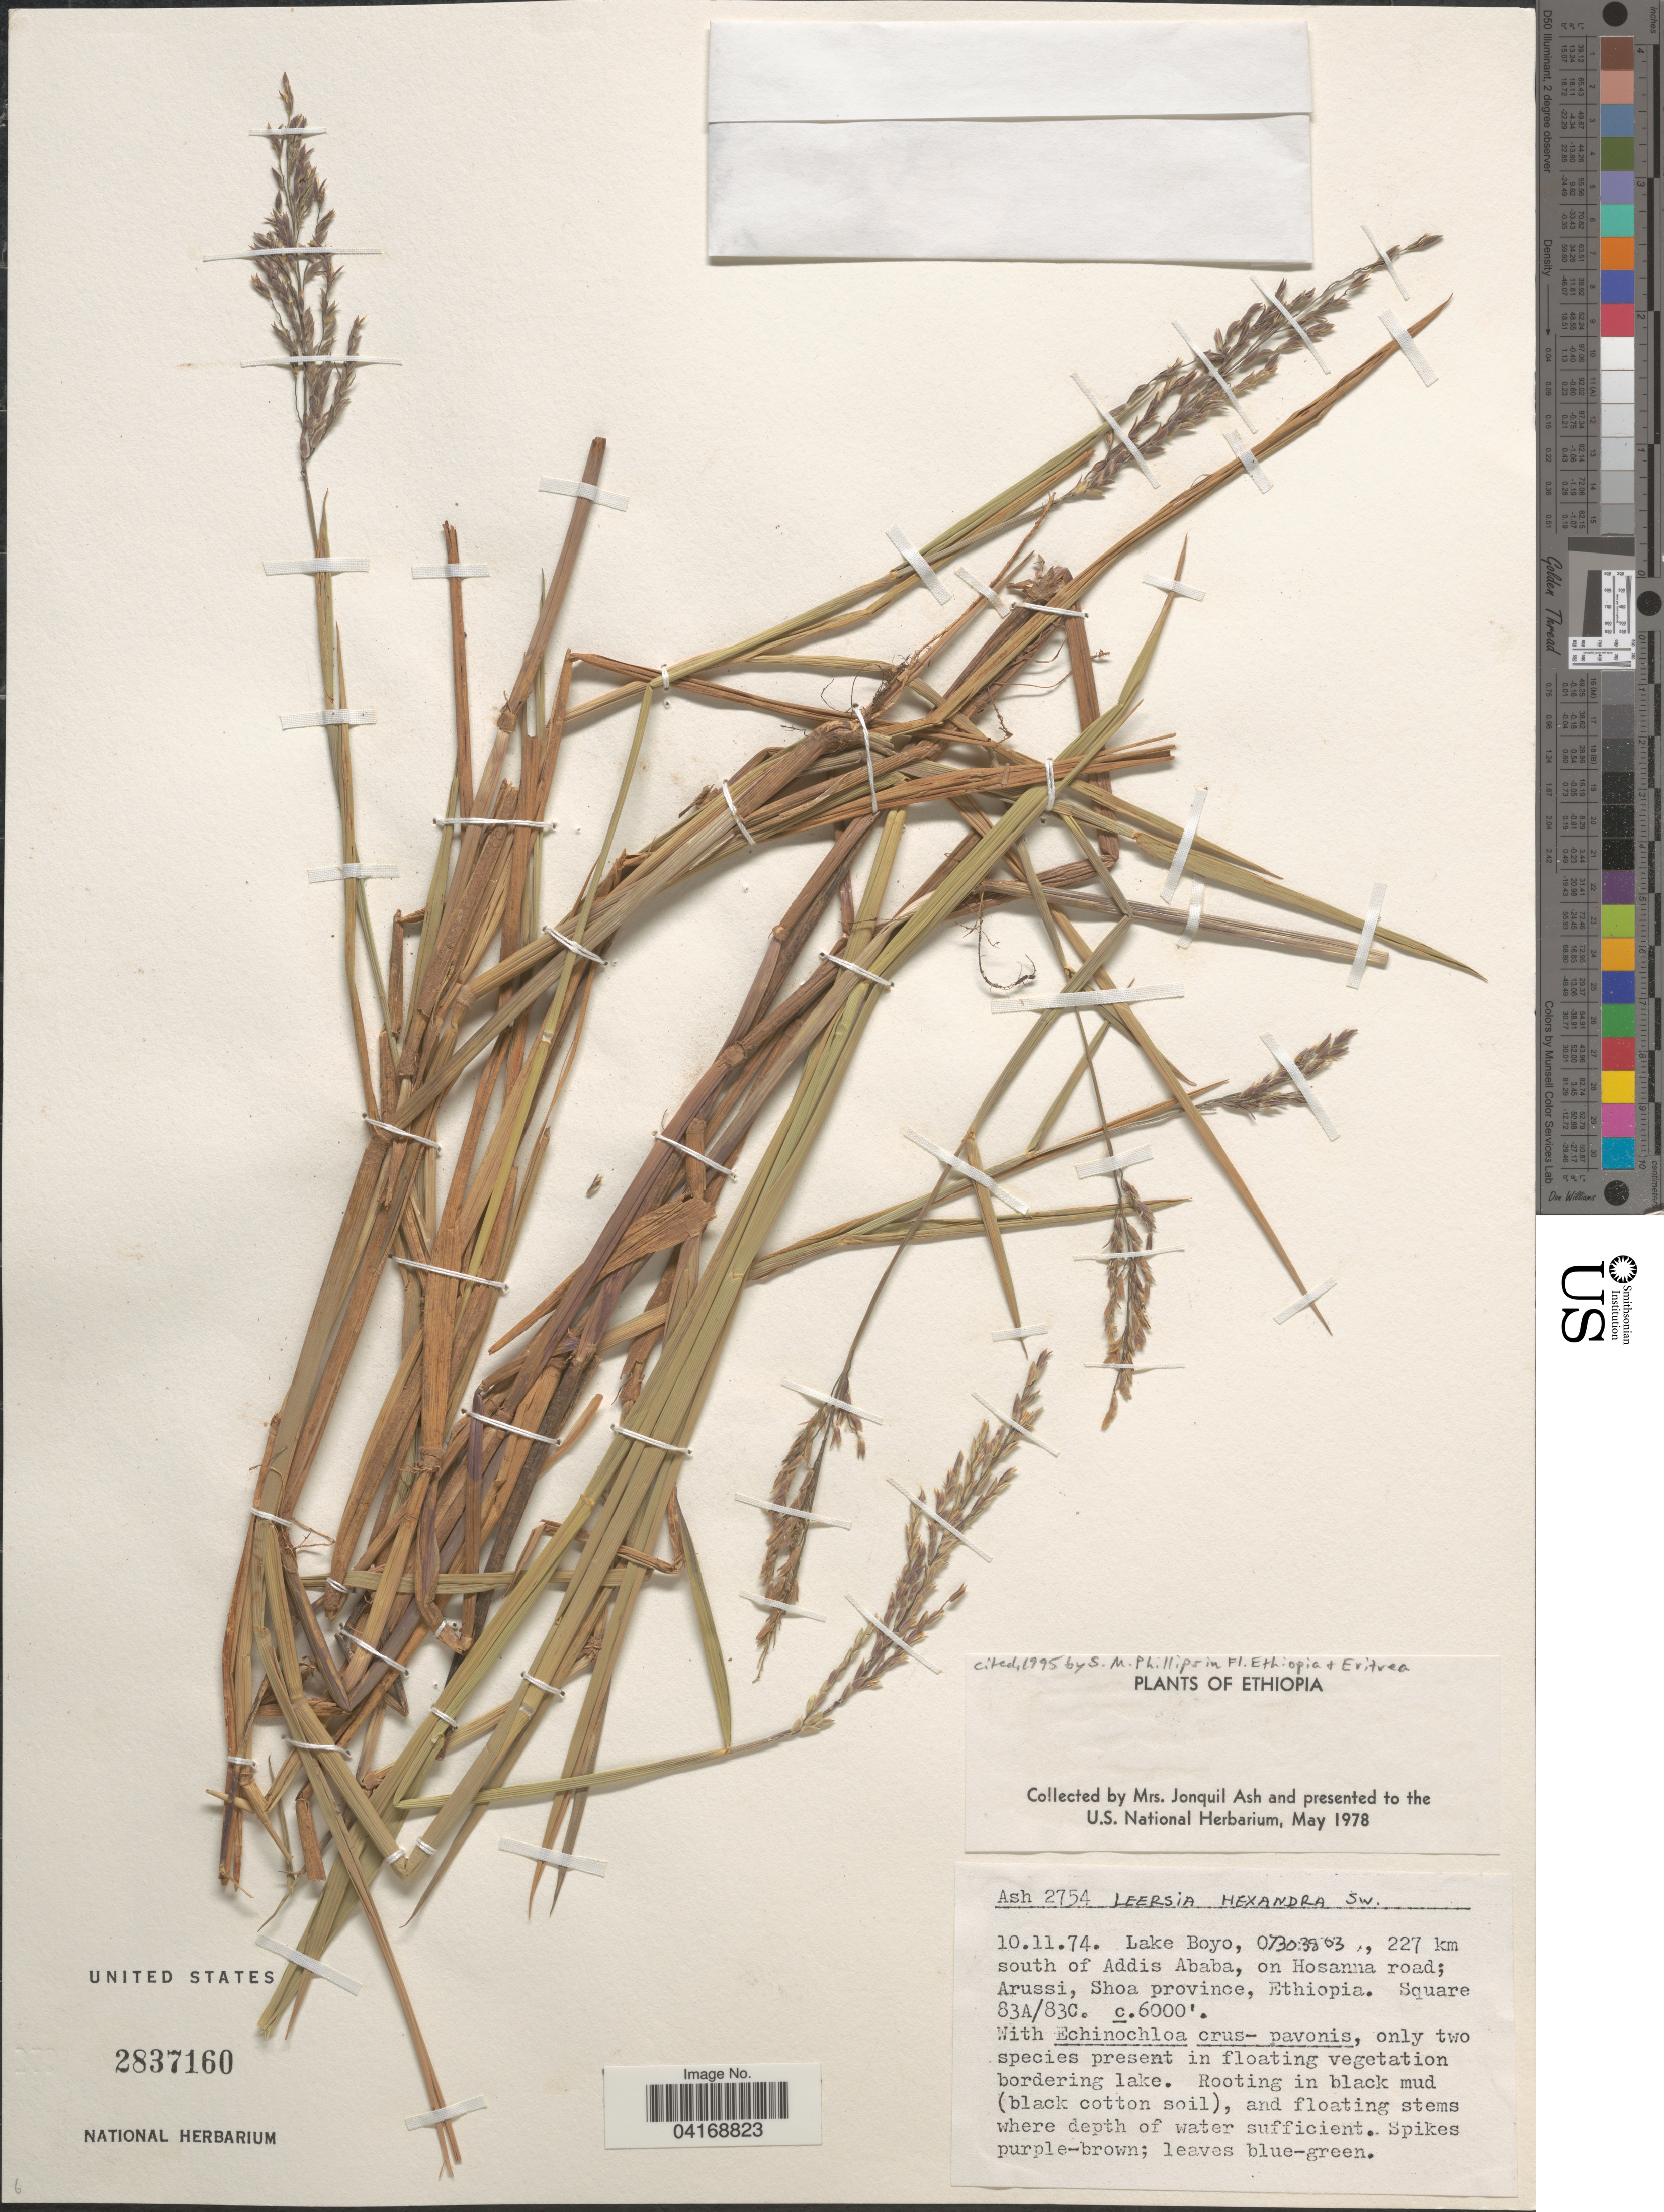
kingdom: Plantae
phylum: Tracheophyta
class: Liliopsida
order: Poales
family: Poaceae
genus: Leersia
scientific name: Leersia hexandra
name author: Sw.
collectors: J. Ash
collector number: Ash2754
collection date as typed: Transcribed d/m/y: 10/11/74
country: Ethiopia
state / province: Addis Ababa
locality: Lake Boyo, 0730:3803, 227 km south of Addis Ababa, on Hosanna road; Arussi, Shoa province. Square 83A/83C.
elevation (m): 1829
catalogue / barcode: US 2837160